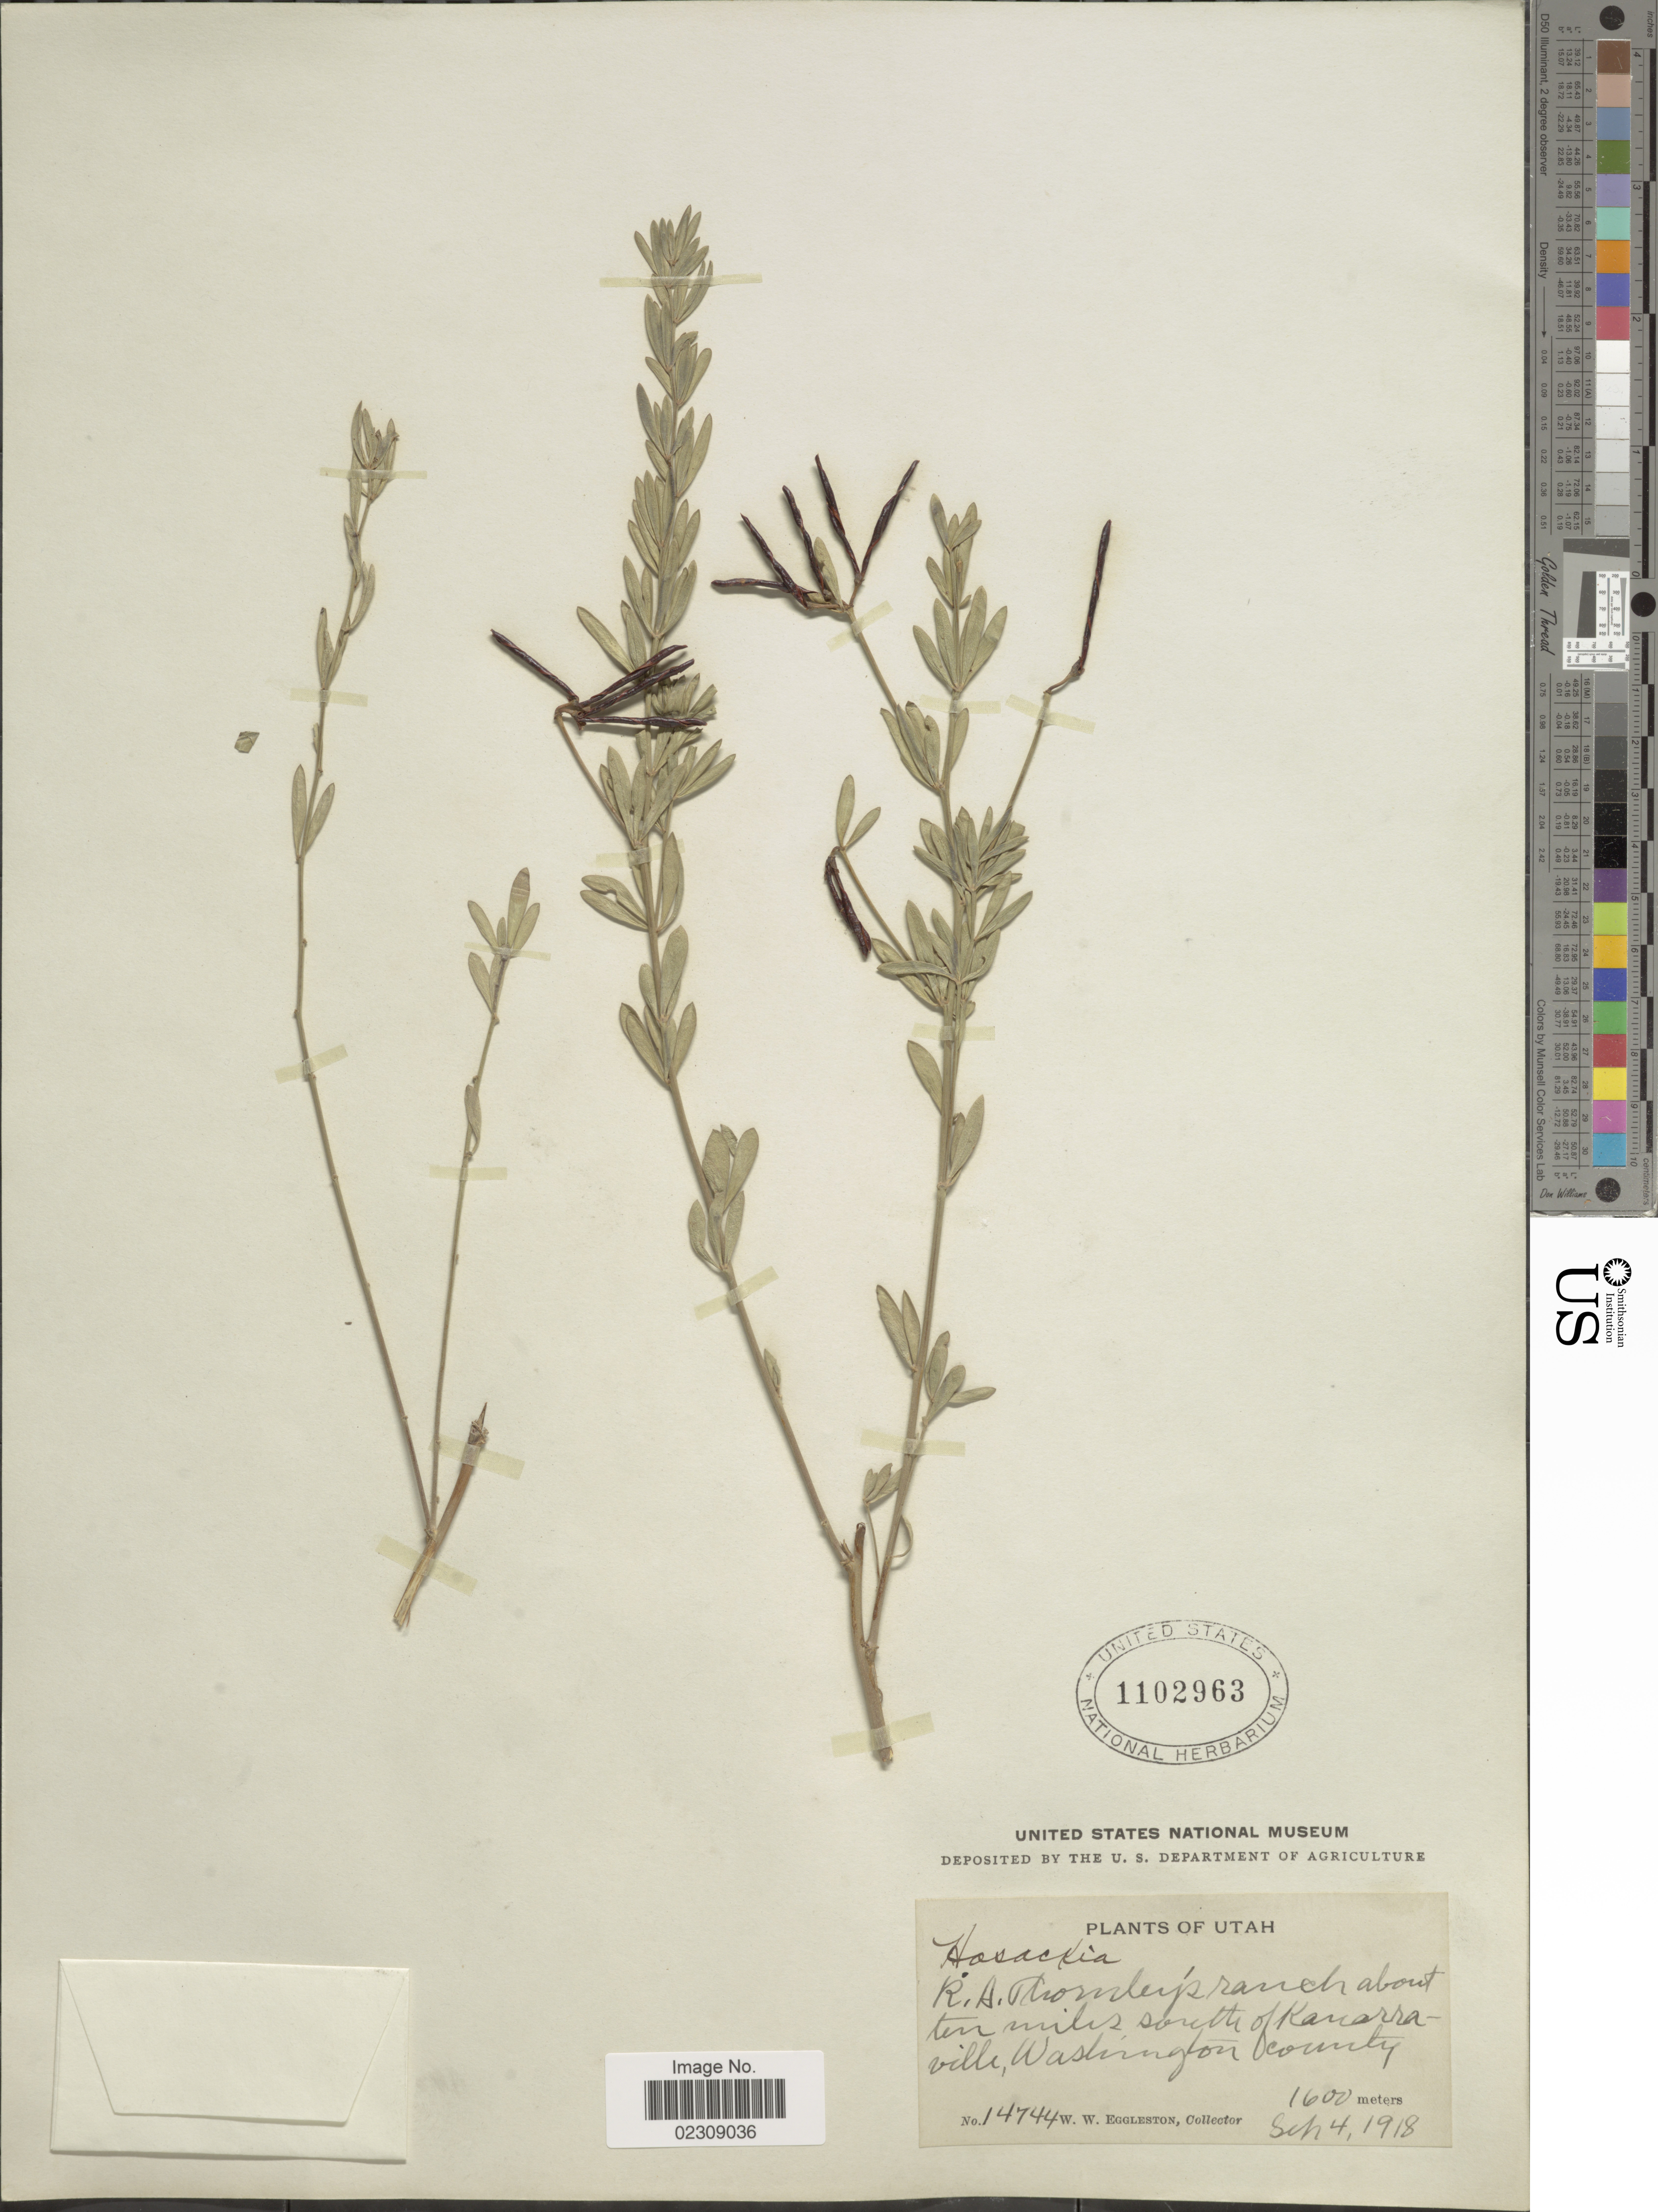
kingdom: Plantae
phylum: Tracheophyta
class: Magnoliopsida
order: Fabales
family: Fabaceae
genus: Hosackia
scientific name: Hosackia sp.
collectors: W. W. Eggleston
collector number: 14744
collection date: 1918-09-04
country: United States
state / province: Utah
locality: R.A. Thornley's ranch about ten miles south of Kanarraville, Washington County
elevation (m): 1600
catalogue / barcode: US 1102963